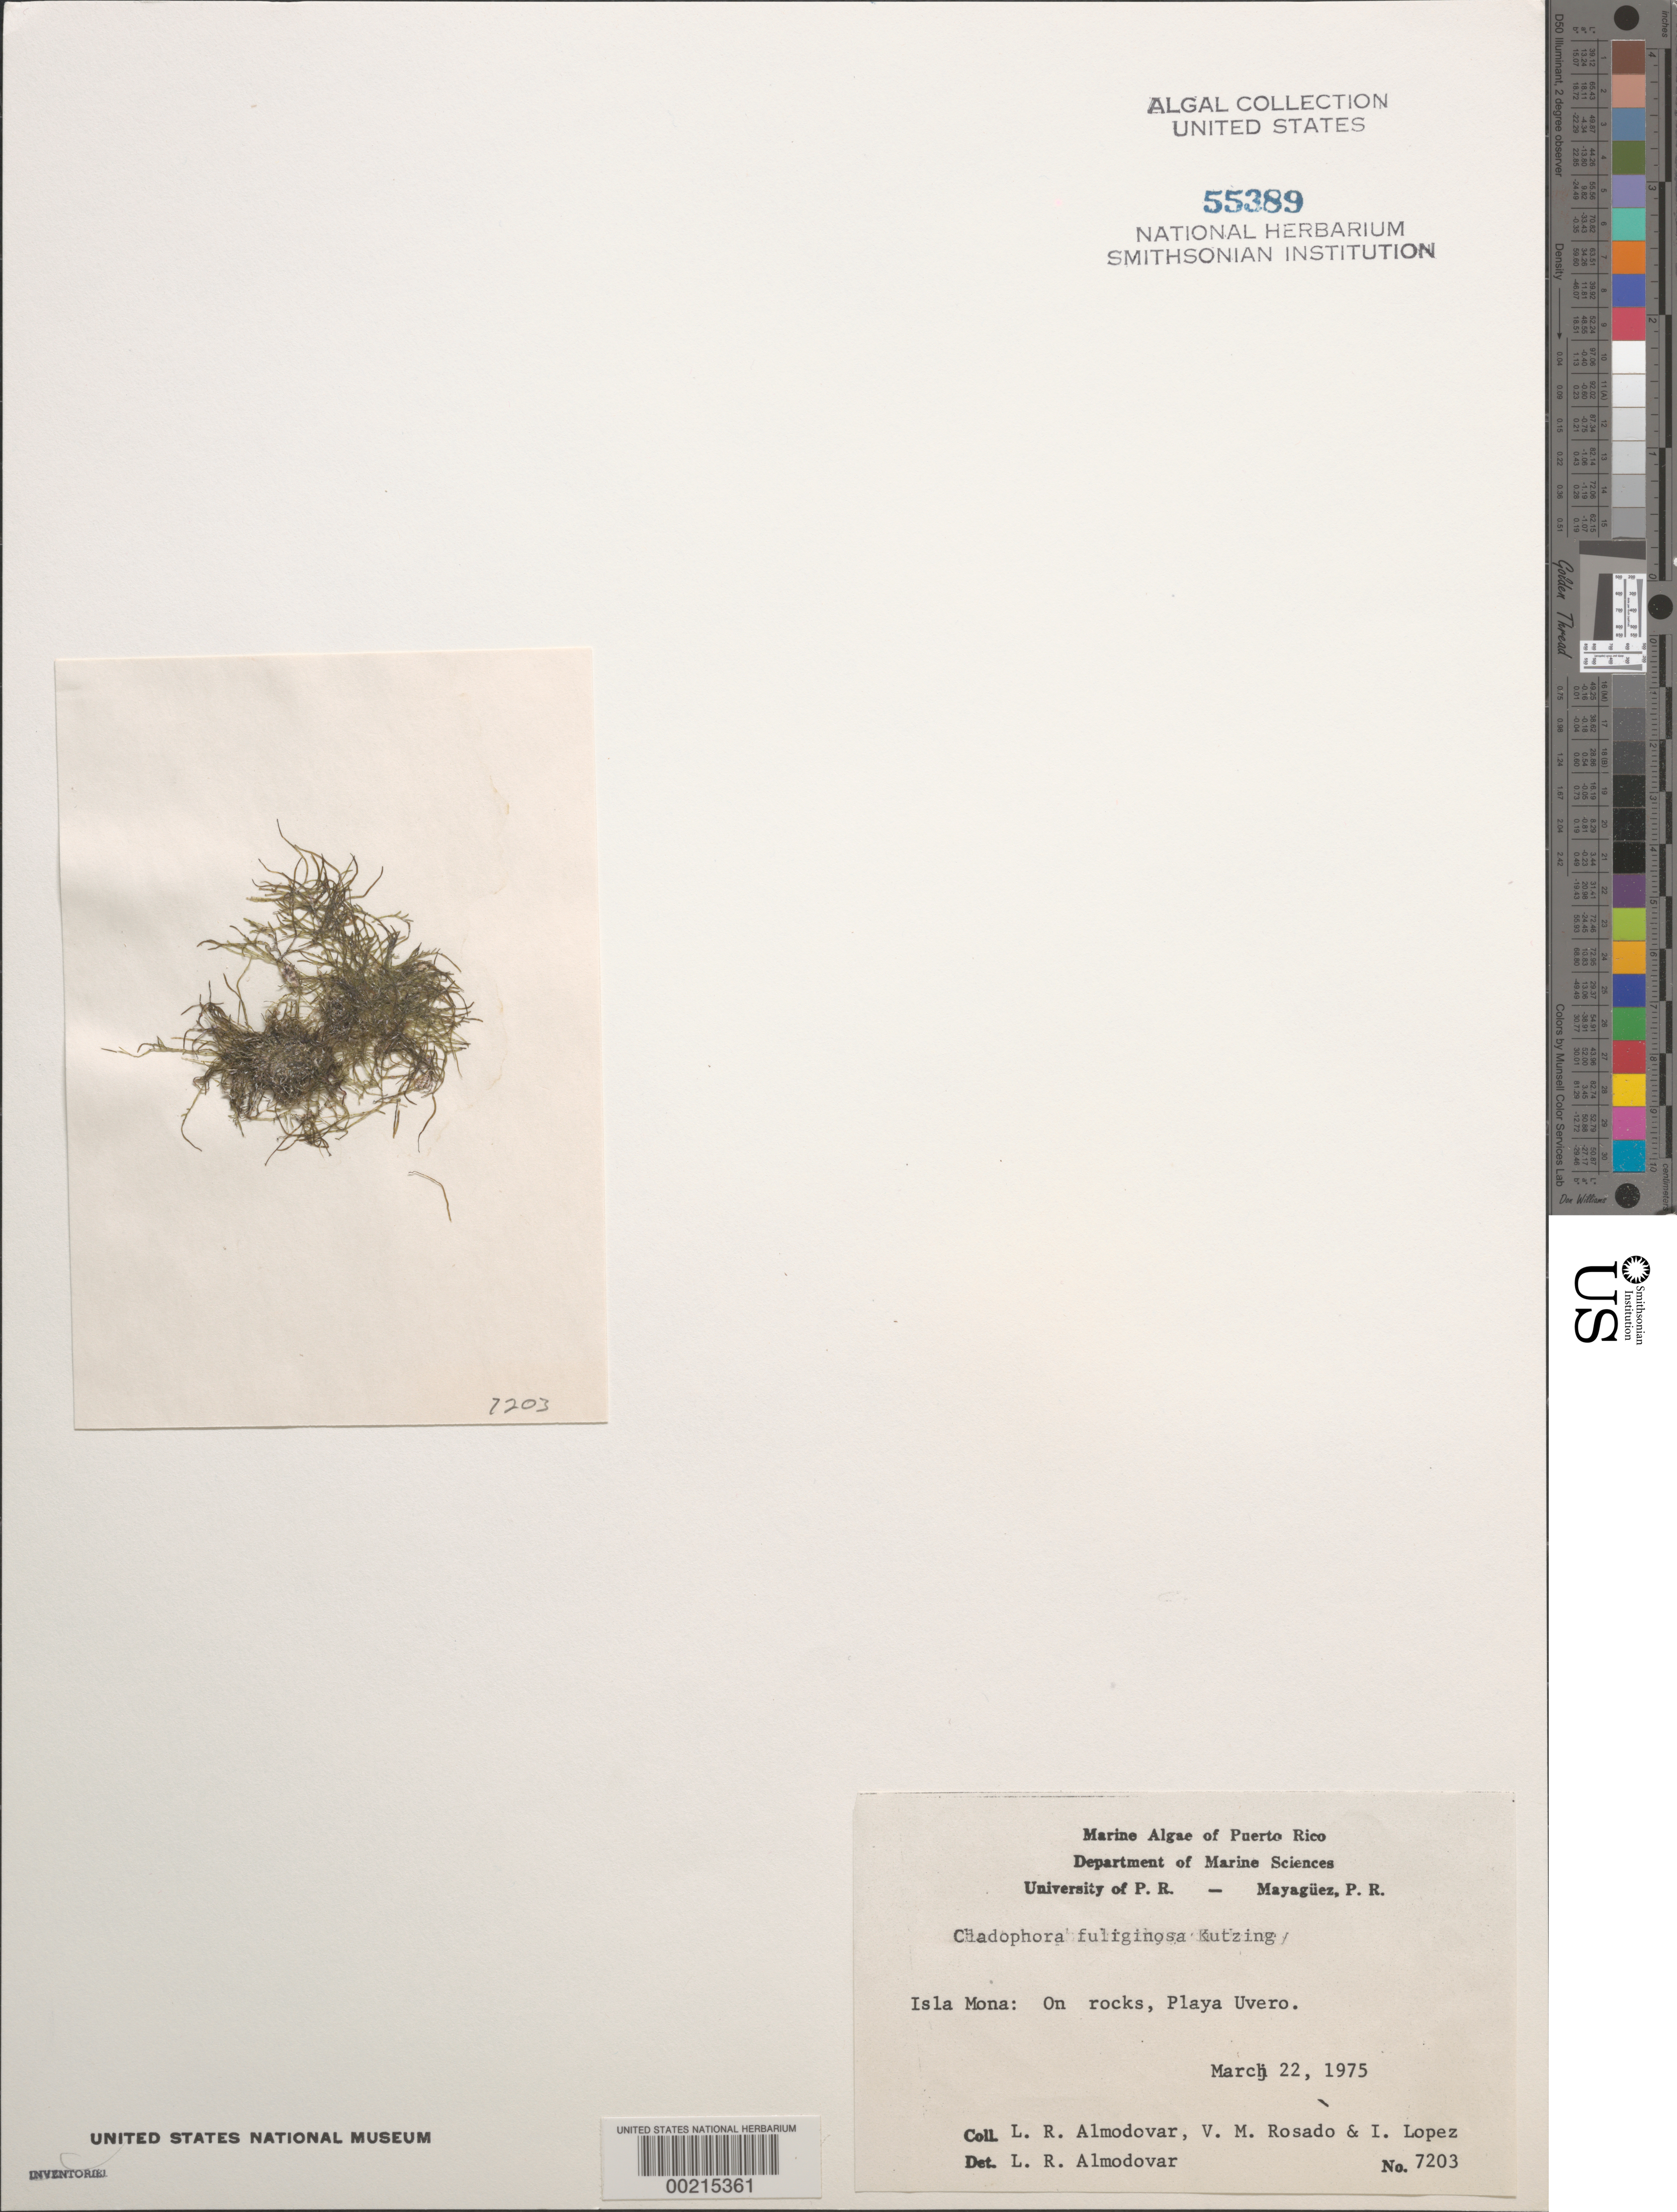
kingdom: Plantae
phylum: Chlorophyta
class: Ulvophyceae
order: Cladophorales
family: Cladophoraceae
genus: Cladophora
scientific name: Cladophora fuliginosa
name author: Kütz.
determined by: Almodovar, L. R.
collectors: L. Almodovar, V. Rosado & I. Lopéz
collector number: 7203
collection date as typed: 22 Mar 1975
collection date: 1975-03-22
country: Puerto Rico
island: Isla de Mona (Isla Mona)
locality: Playa Uvero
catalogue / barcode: US 55389